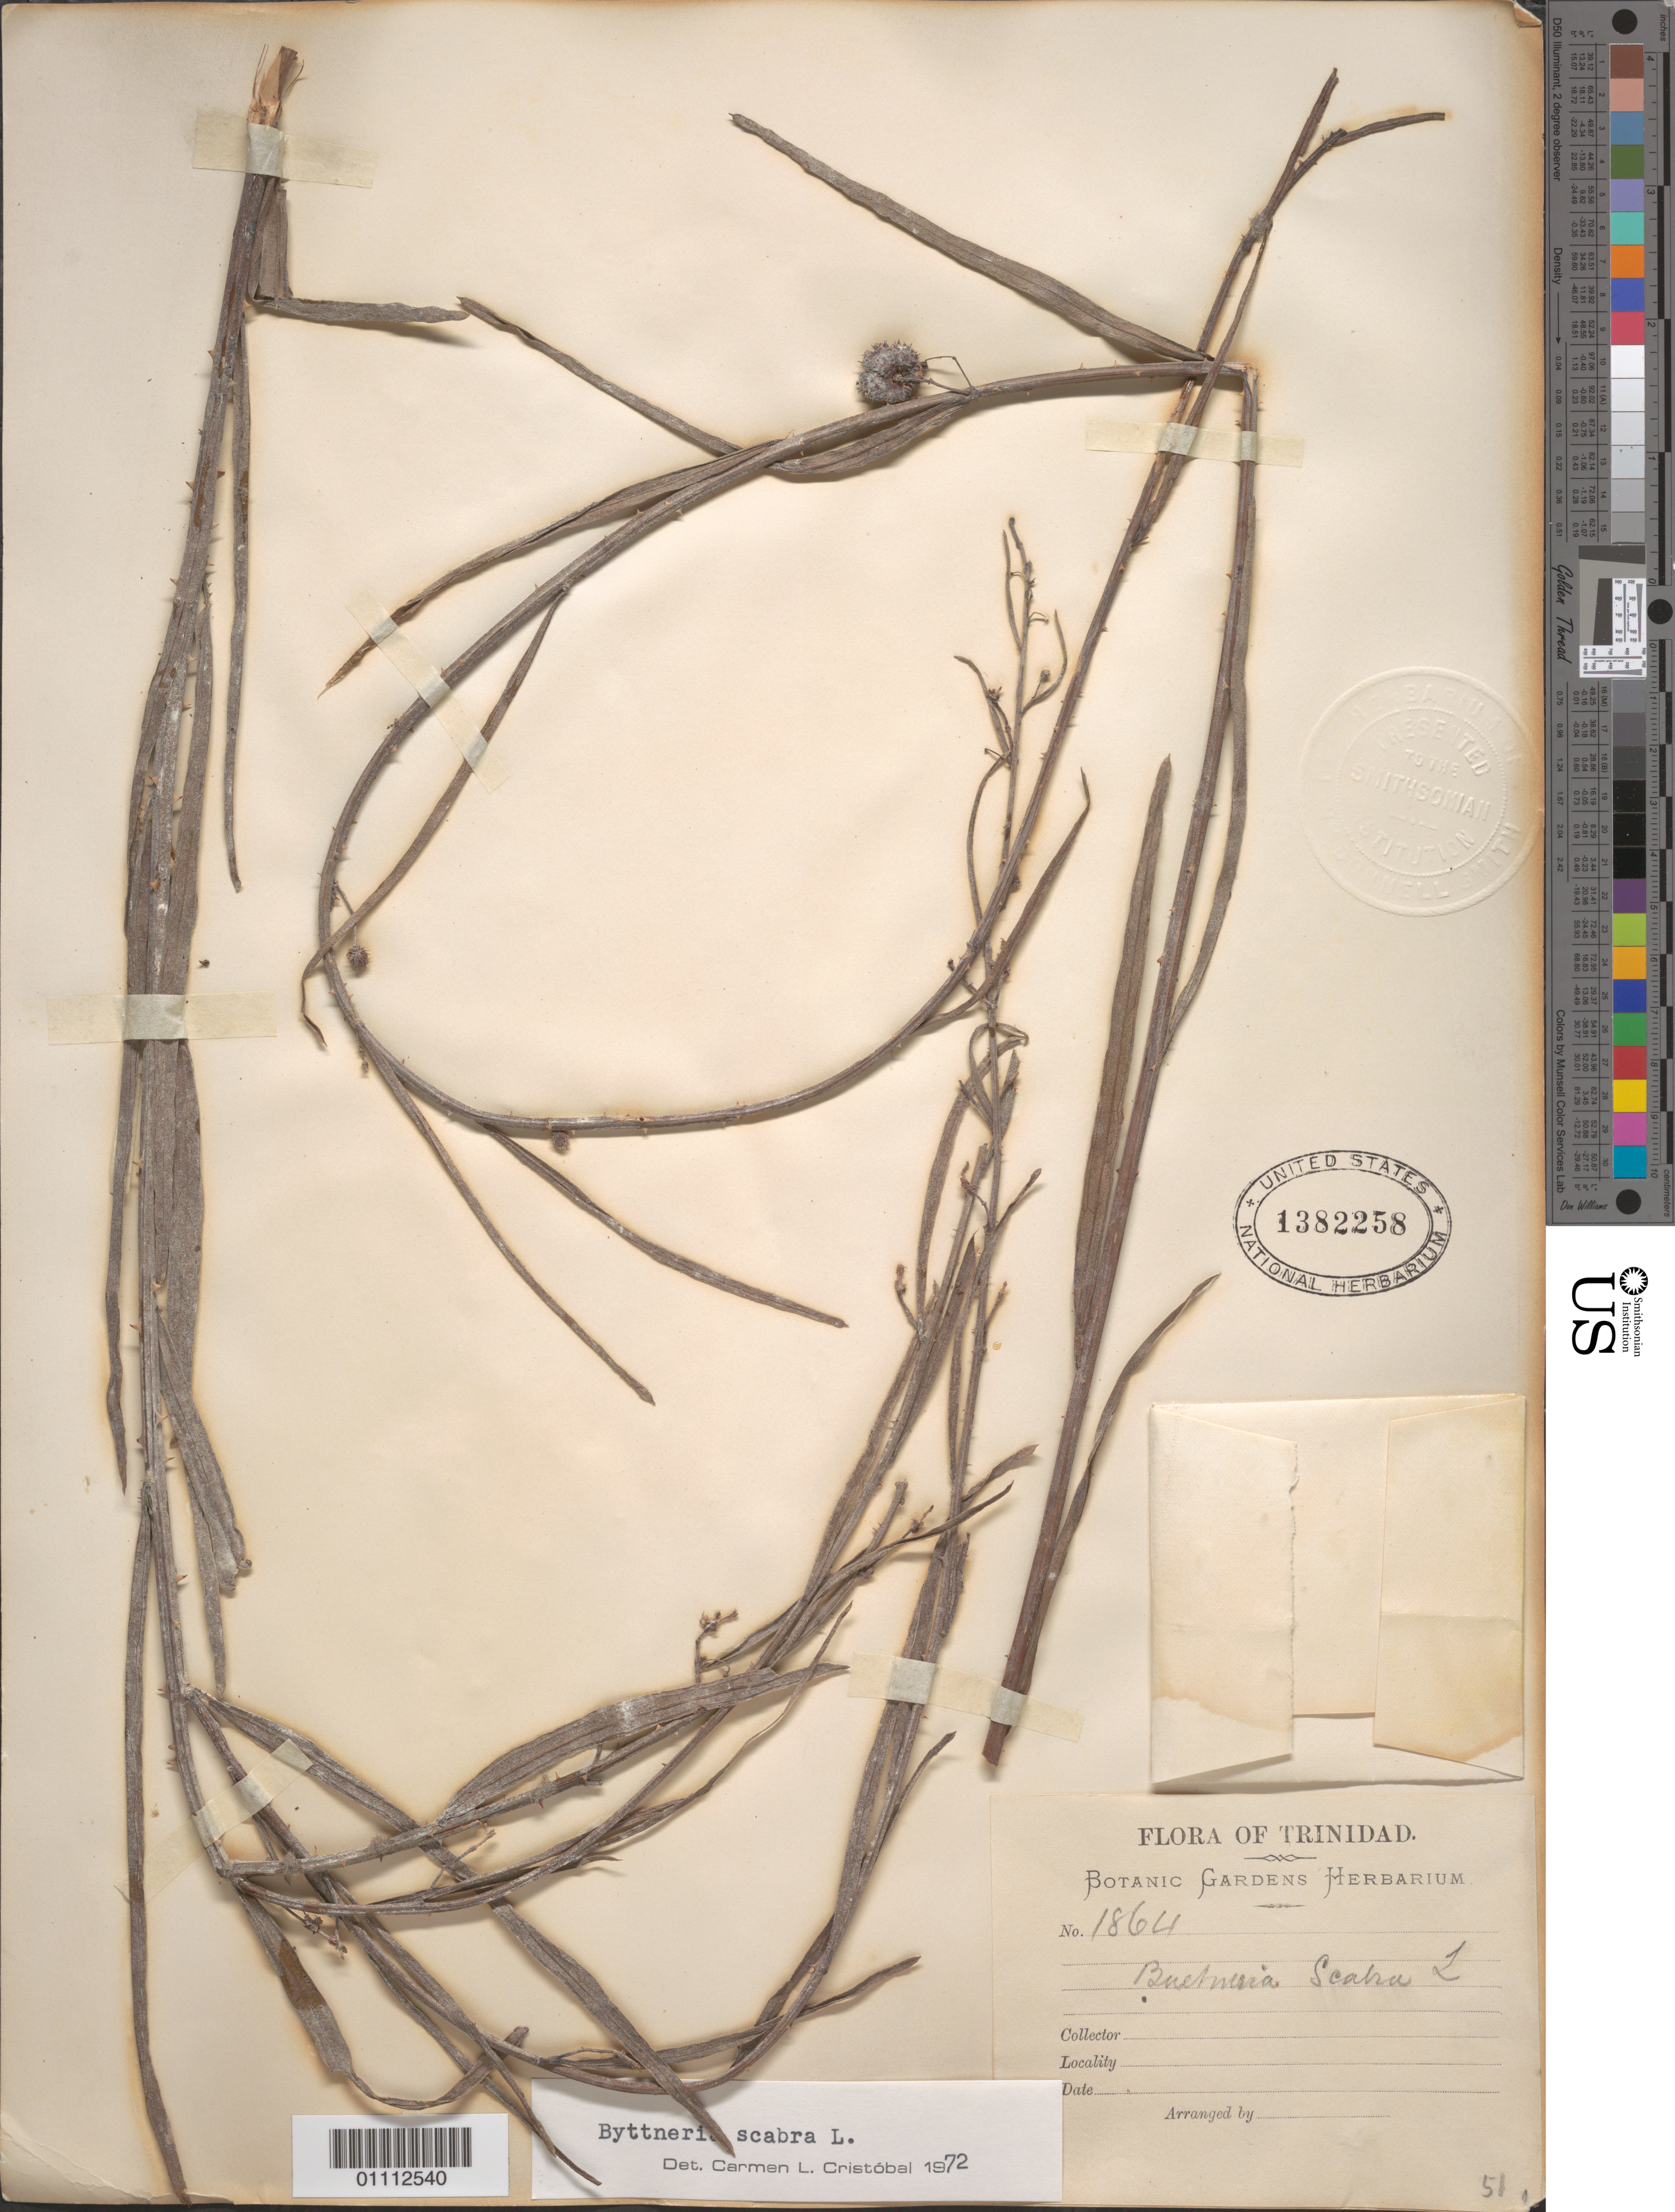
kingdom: Plantae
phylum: Tracheophyta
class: Magnoliopsida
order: Malvales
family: Malvaceae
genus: Byttneria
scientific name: Byttneria scabra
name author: L.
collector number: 1864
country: Trinidad and Tobago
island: Trinidad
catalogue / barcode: US 1382258